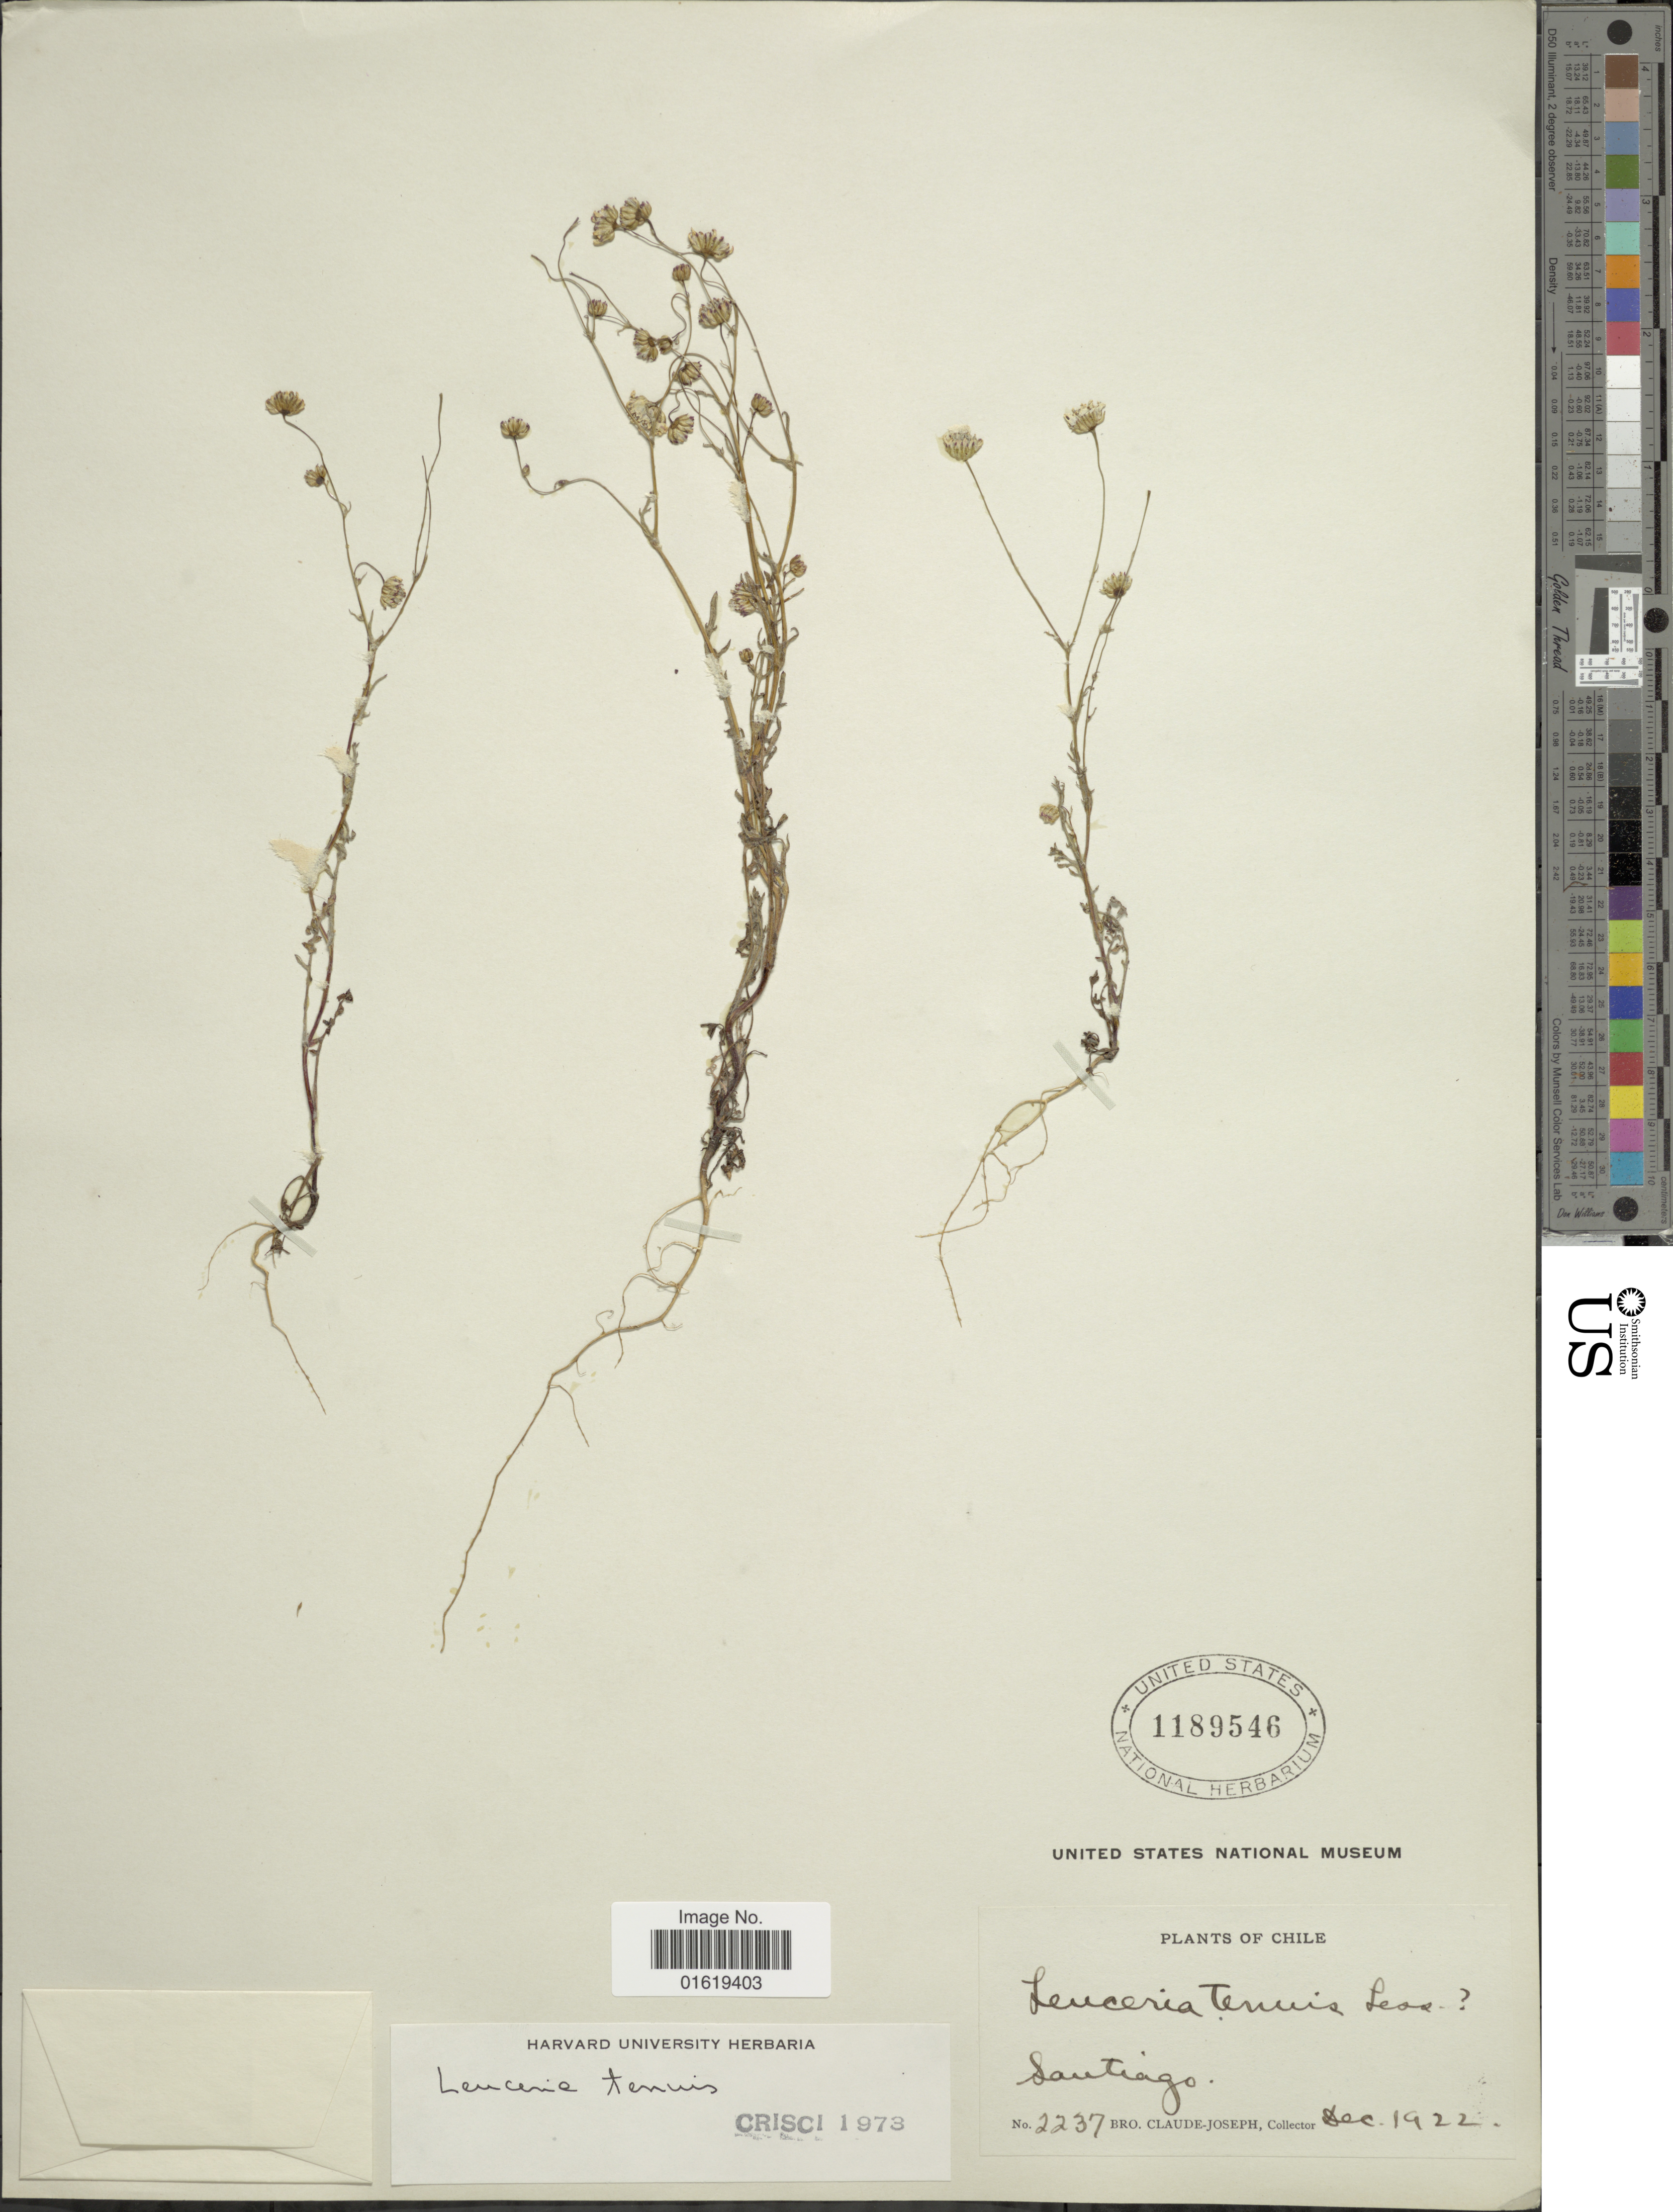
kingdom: Plantae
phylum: Tracheophyta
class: Magnoliopsida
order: Asterales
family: Asteraceae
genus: Leucheria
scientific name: Leucheria tenuis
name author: Less.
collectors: Bro. Claude-Joseph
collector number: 2237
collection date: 1922-12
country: Chile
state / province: Región Metropolitana (RM)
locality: Santiago.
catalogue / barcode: US 1189546